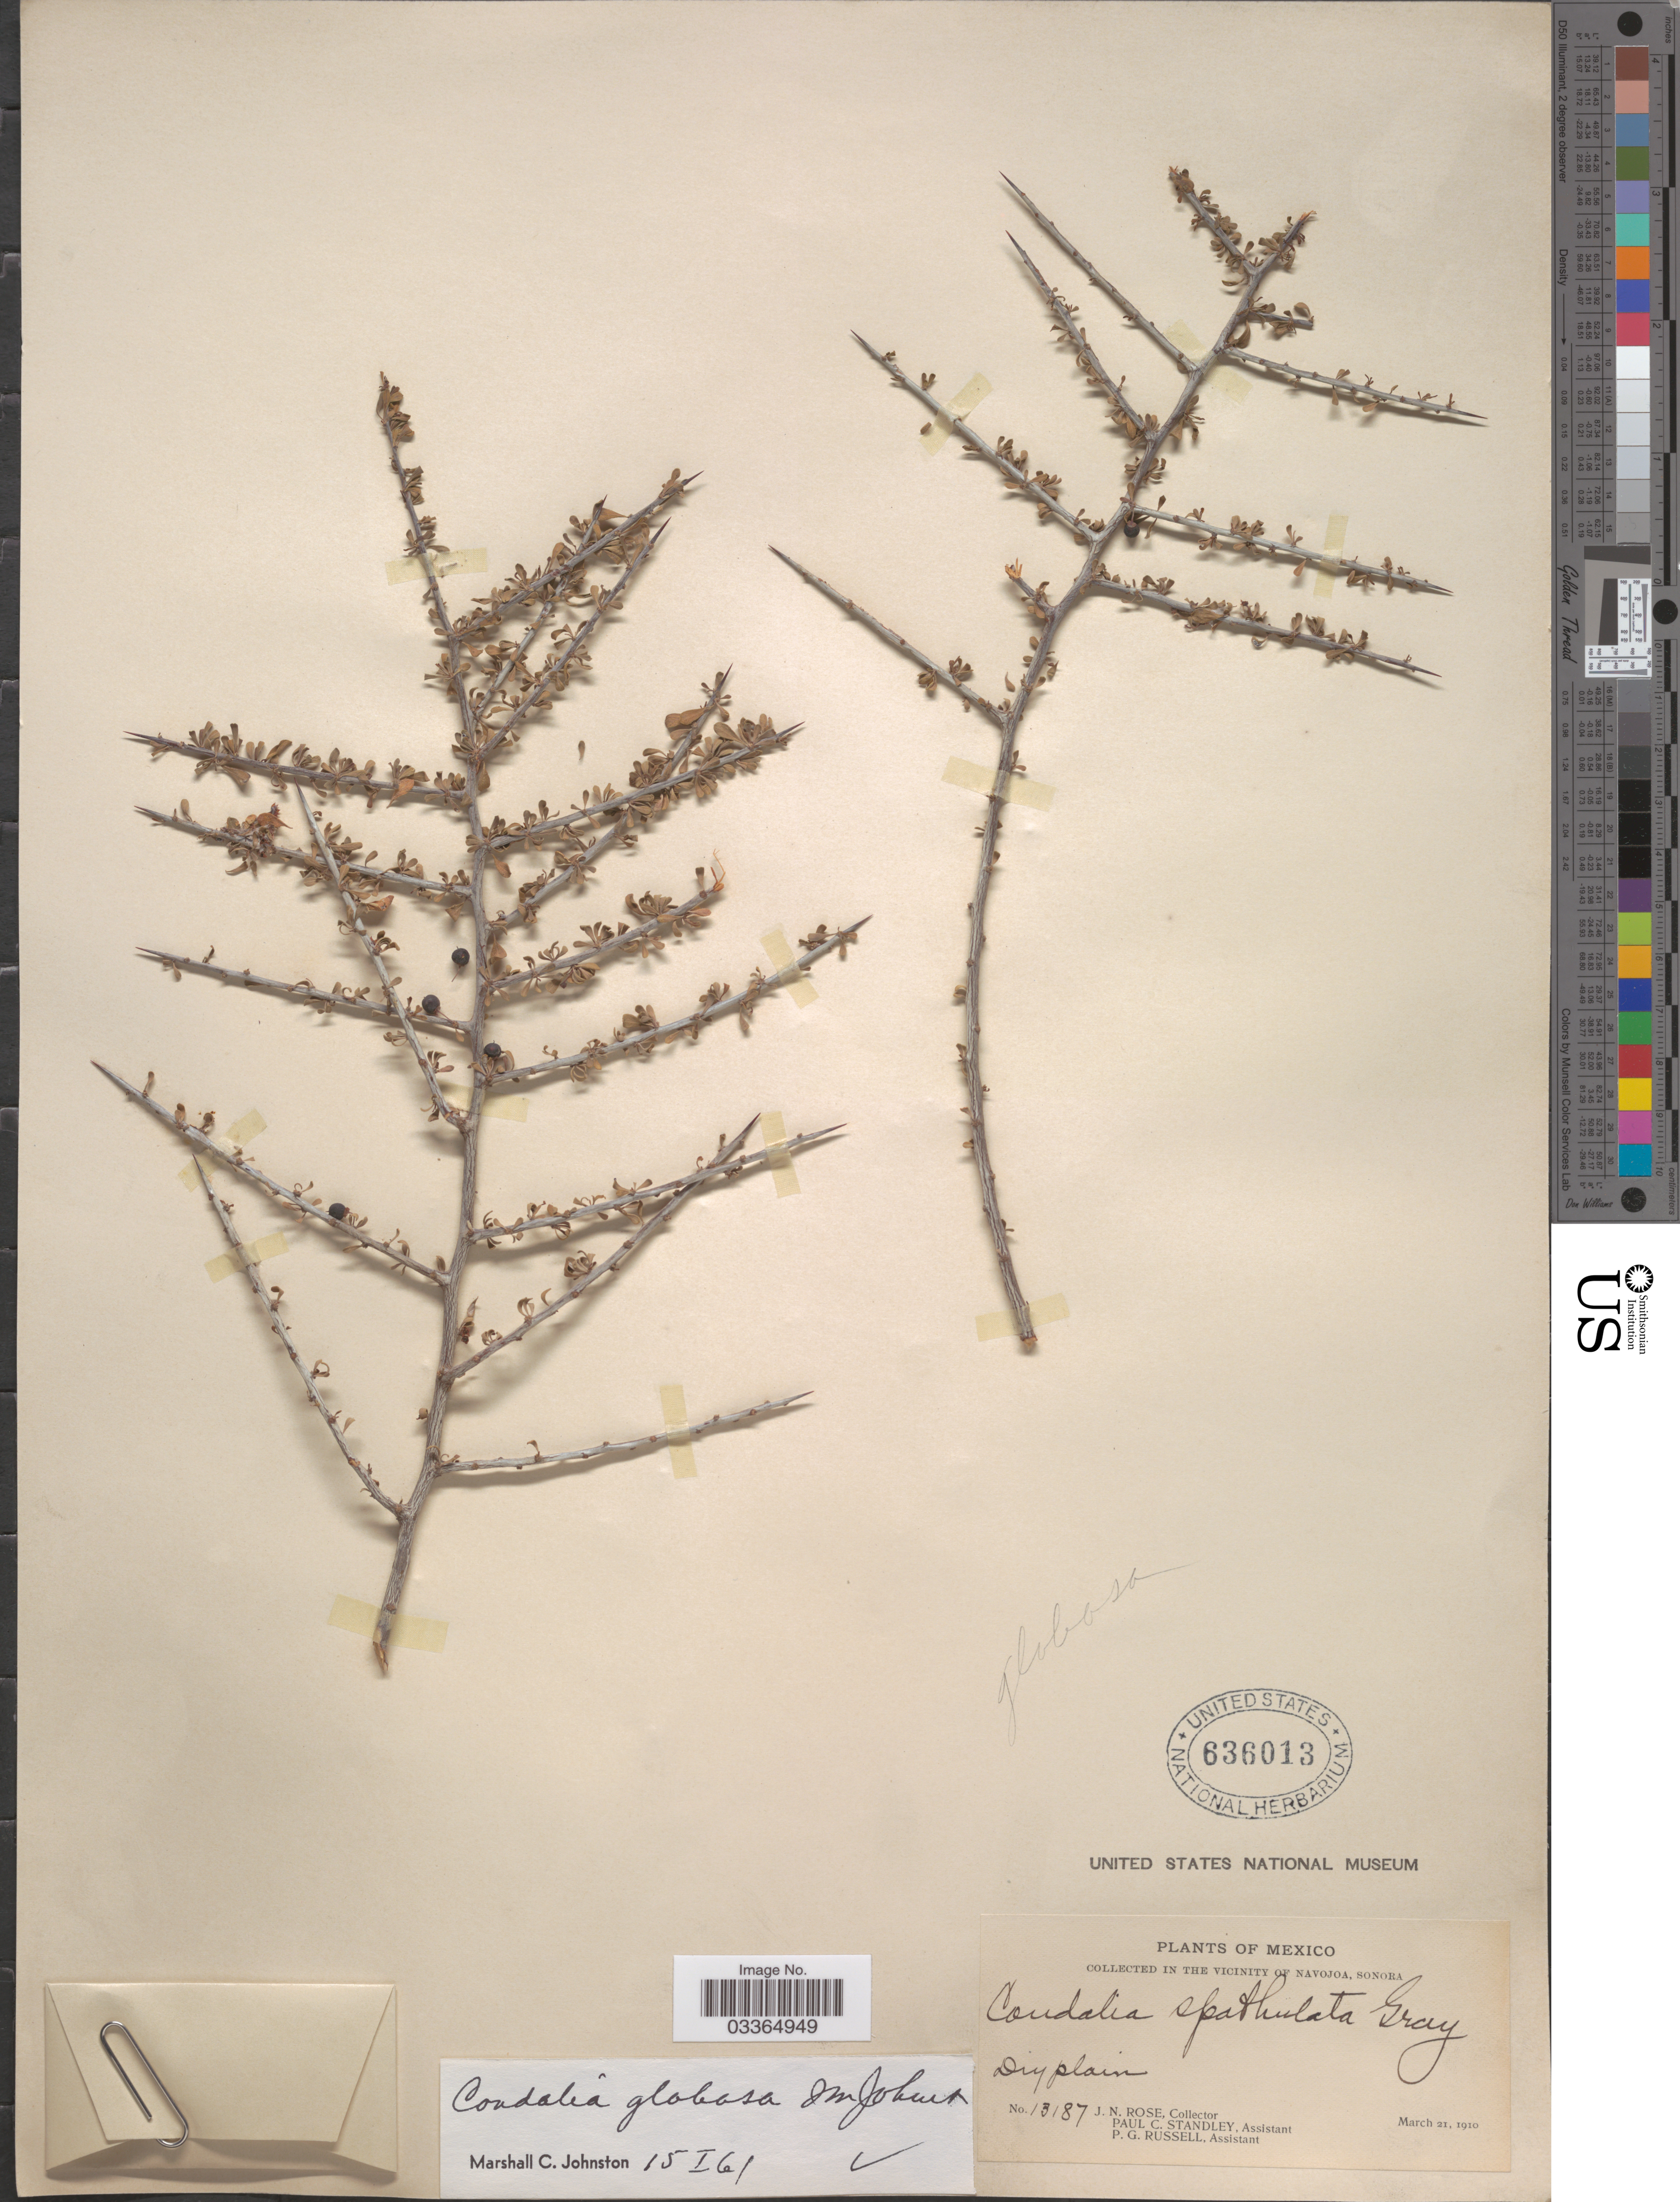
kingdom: Plantae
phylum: Tracheophyta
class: Magnoliopsida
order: Rosales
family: Rhamnaceae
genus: Condalia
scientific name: Condalia globosa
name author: I.M. Johnst.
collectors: J. N. Rose, P. C. Standley & P. G. Russell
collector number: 13187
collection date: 1910-03-21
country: Mexico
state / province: Sonora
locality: In the vicinity of Navojoa.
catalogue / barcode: US 636013